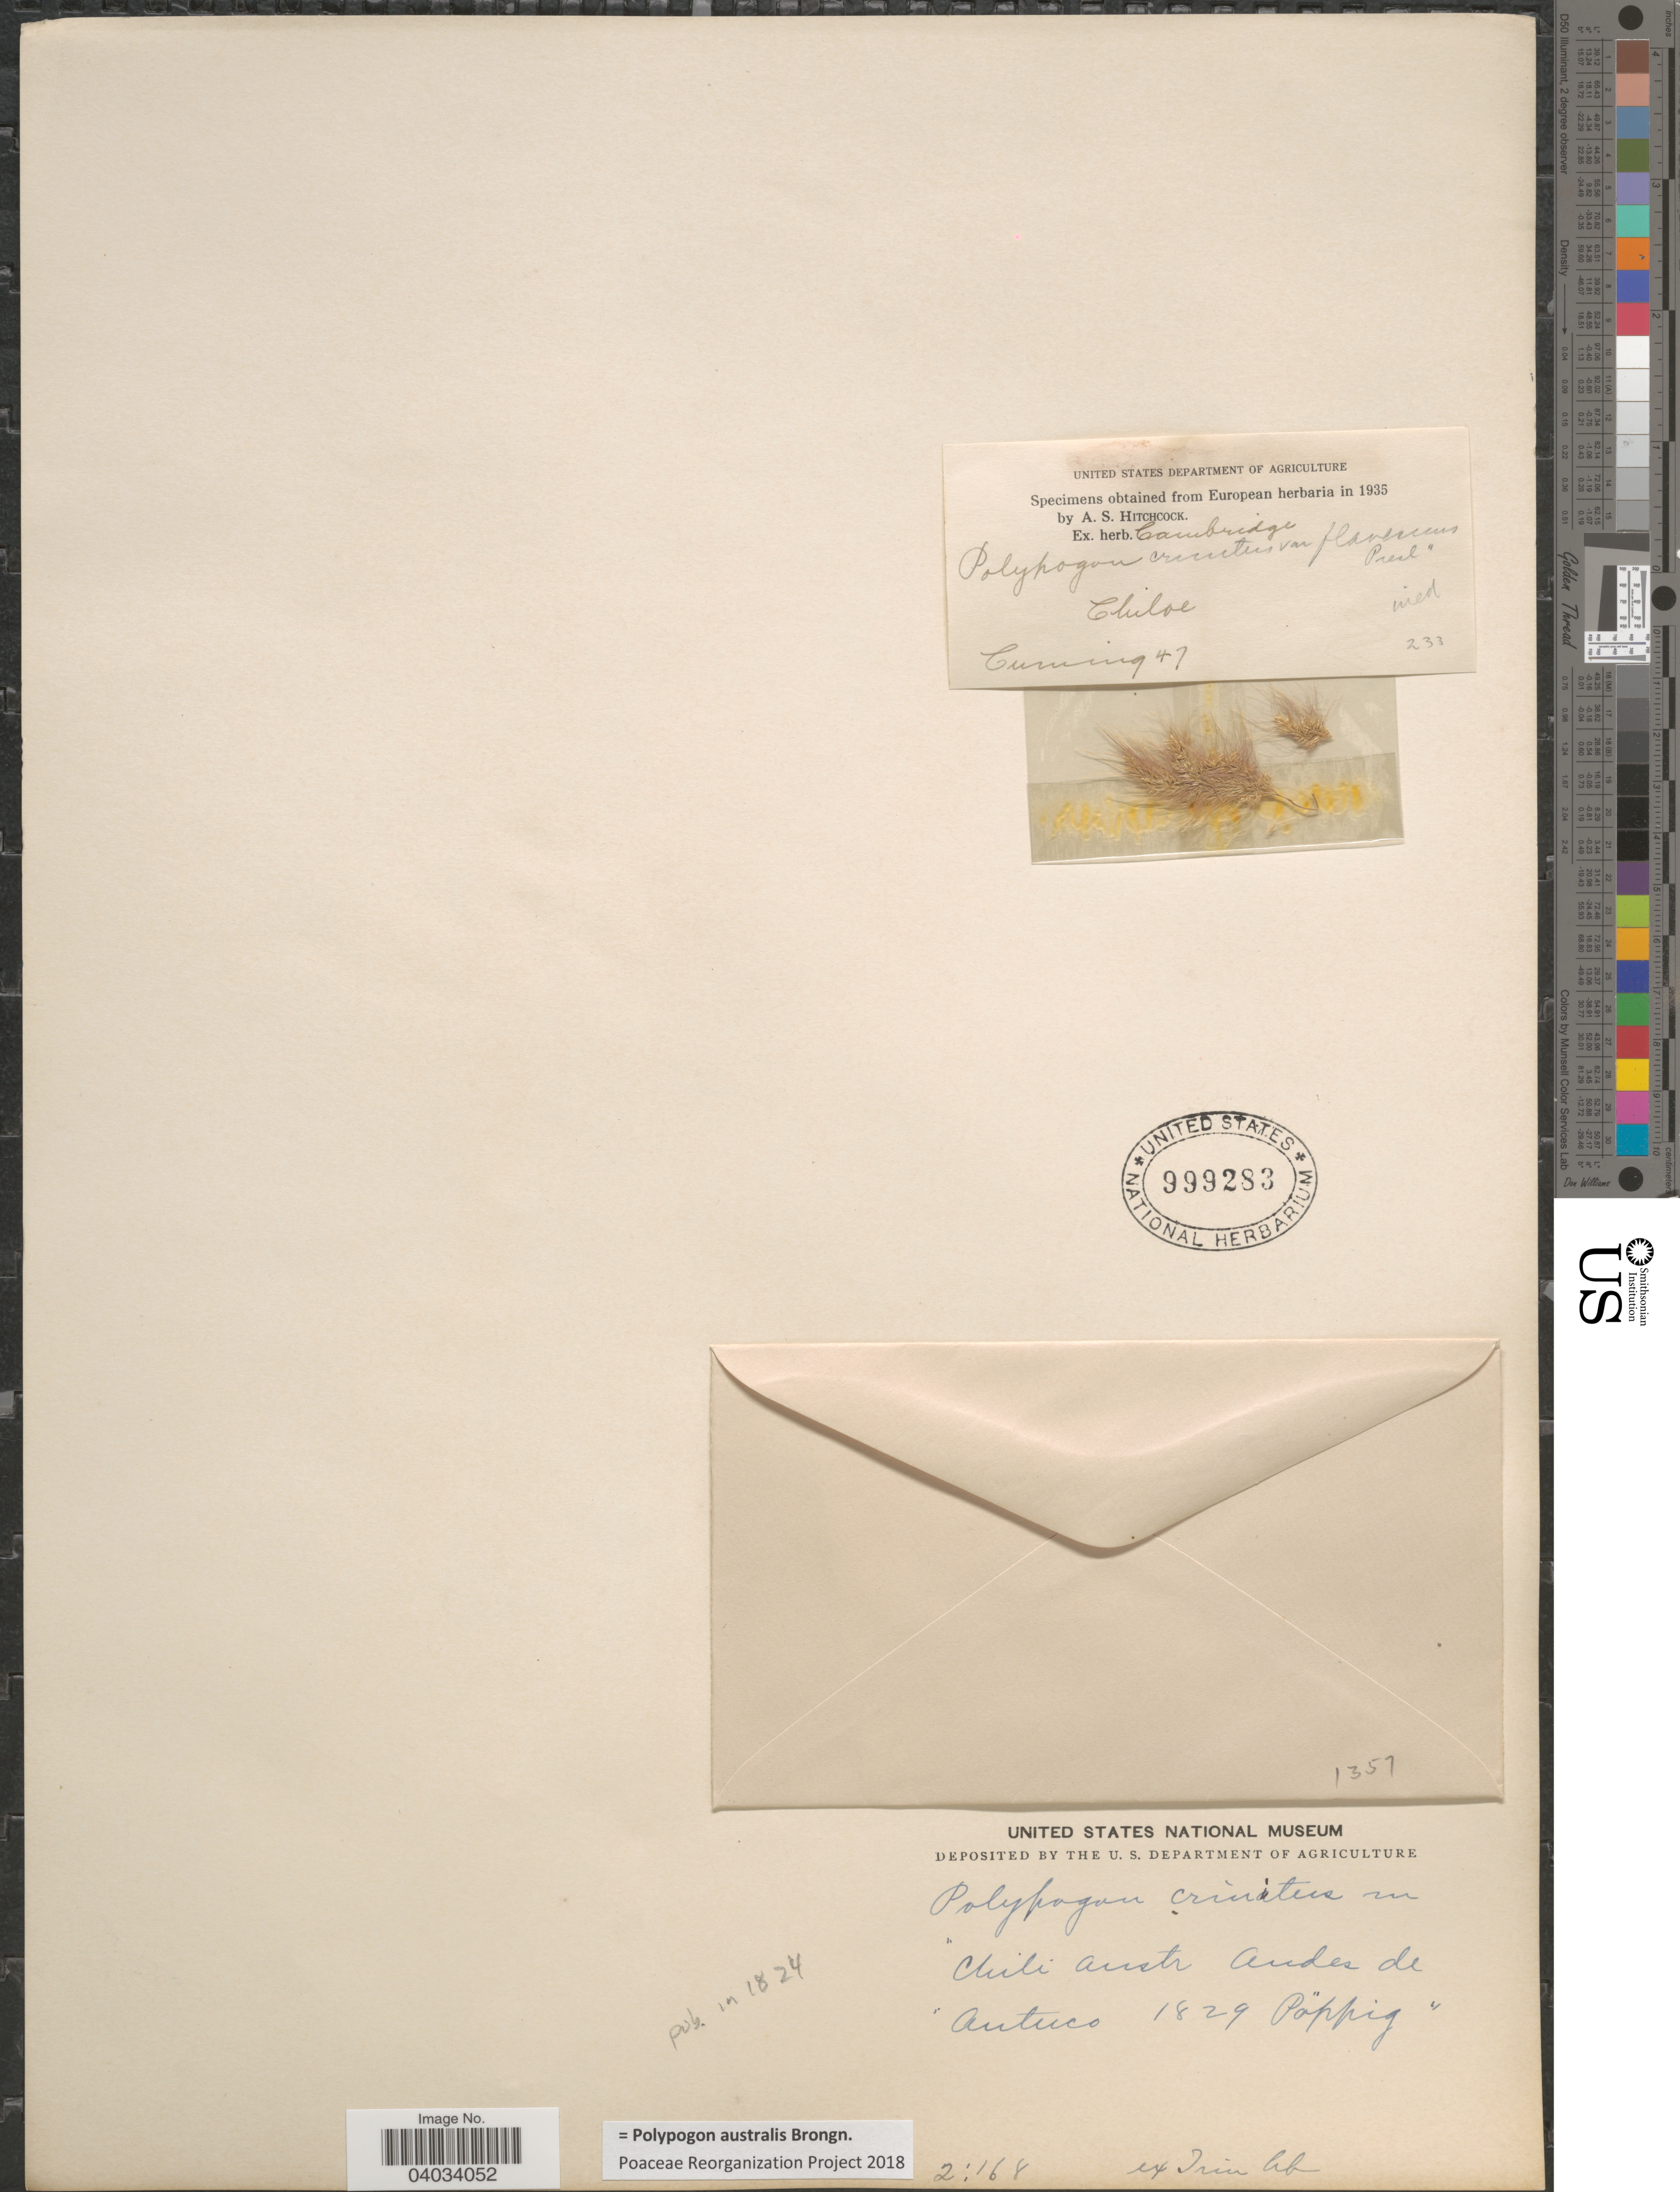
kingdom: Plantae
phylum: Tracheophyta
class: Liliopsida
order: Poales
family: Poaceae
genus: Polypogon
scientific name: Polypogon australis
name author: Brongn.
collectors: -. Poppig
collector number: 2168 ?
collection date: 1829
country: Chile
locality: Chili austr Andes de Antuco.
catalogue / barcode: US 999283-2